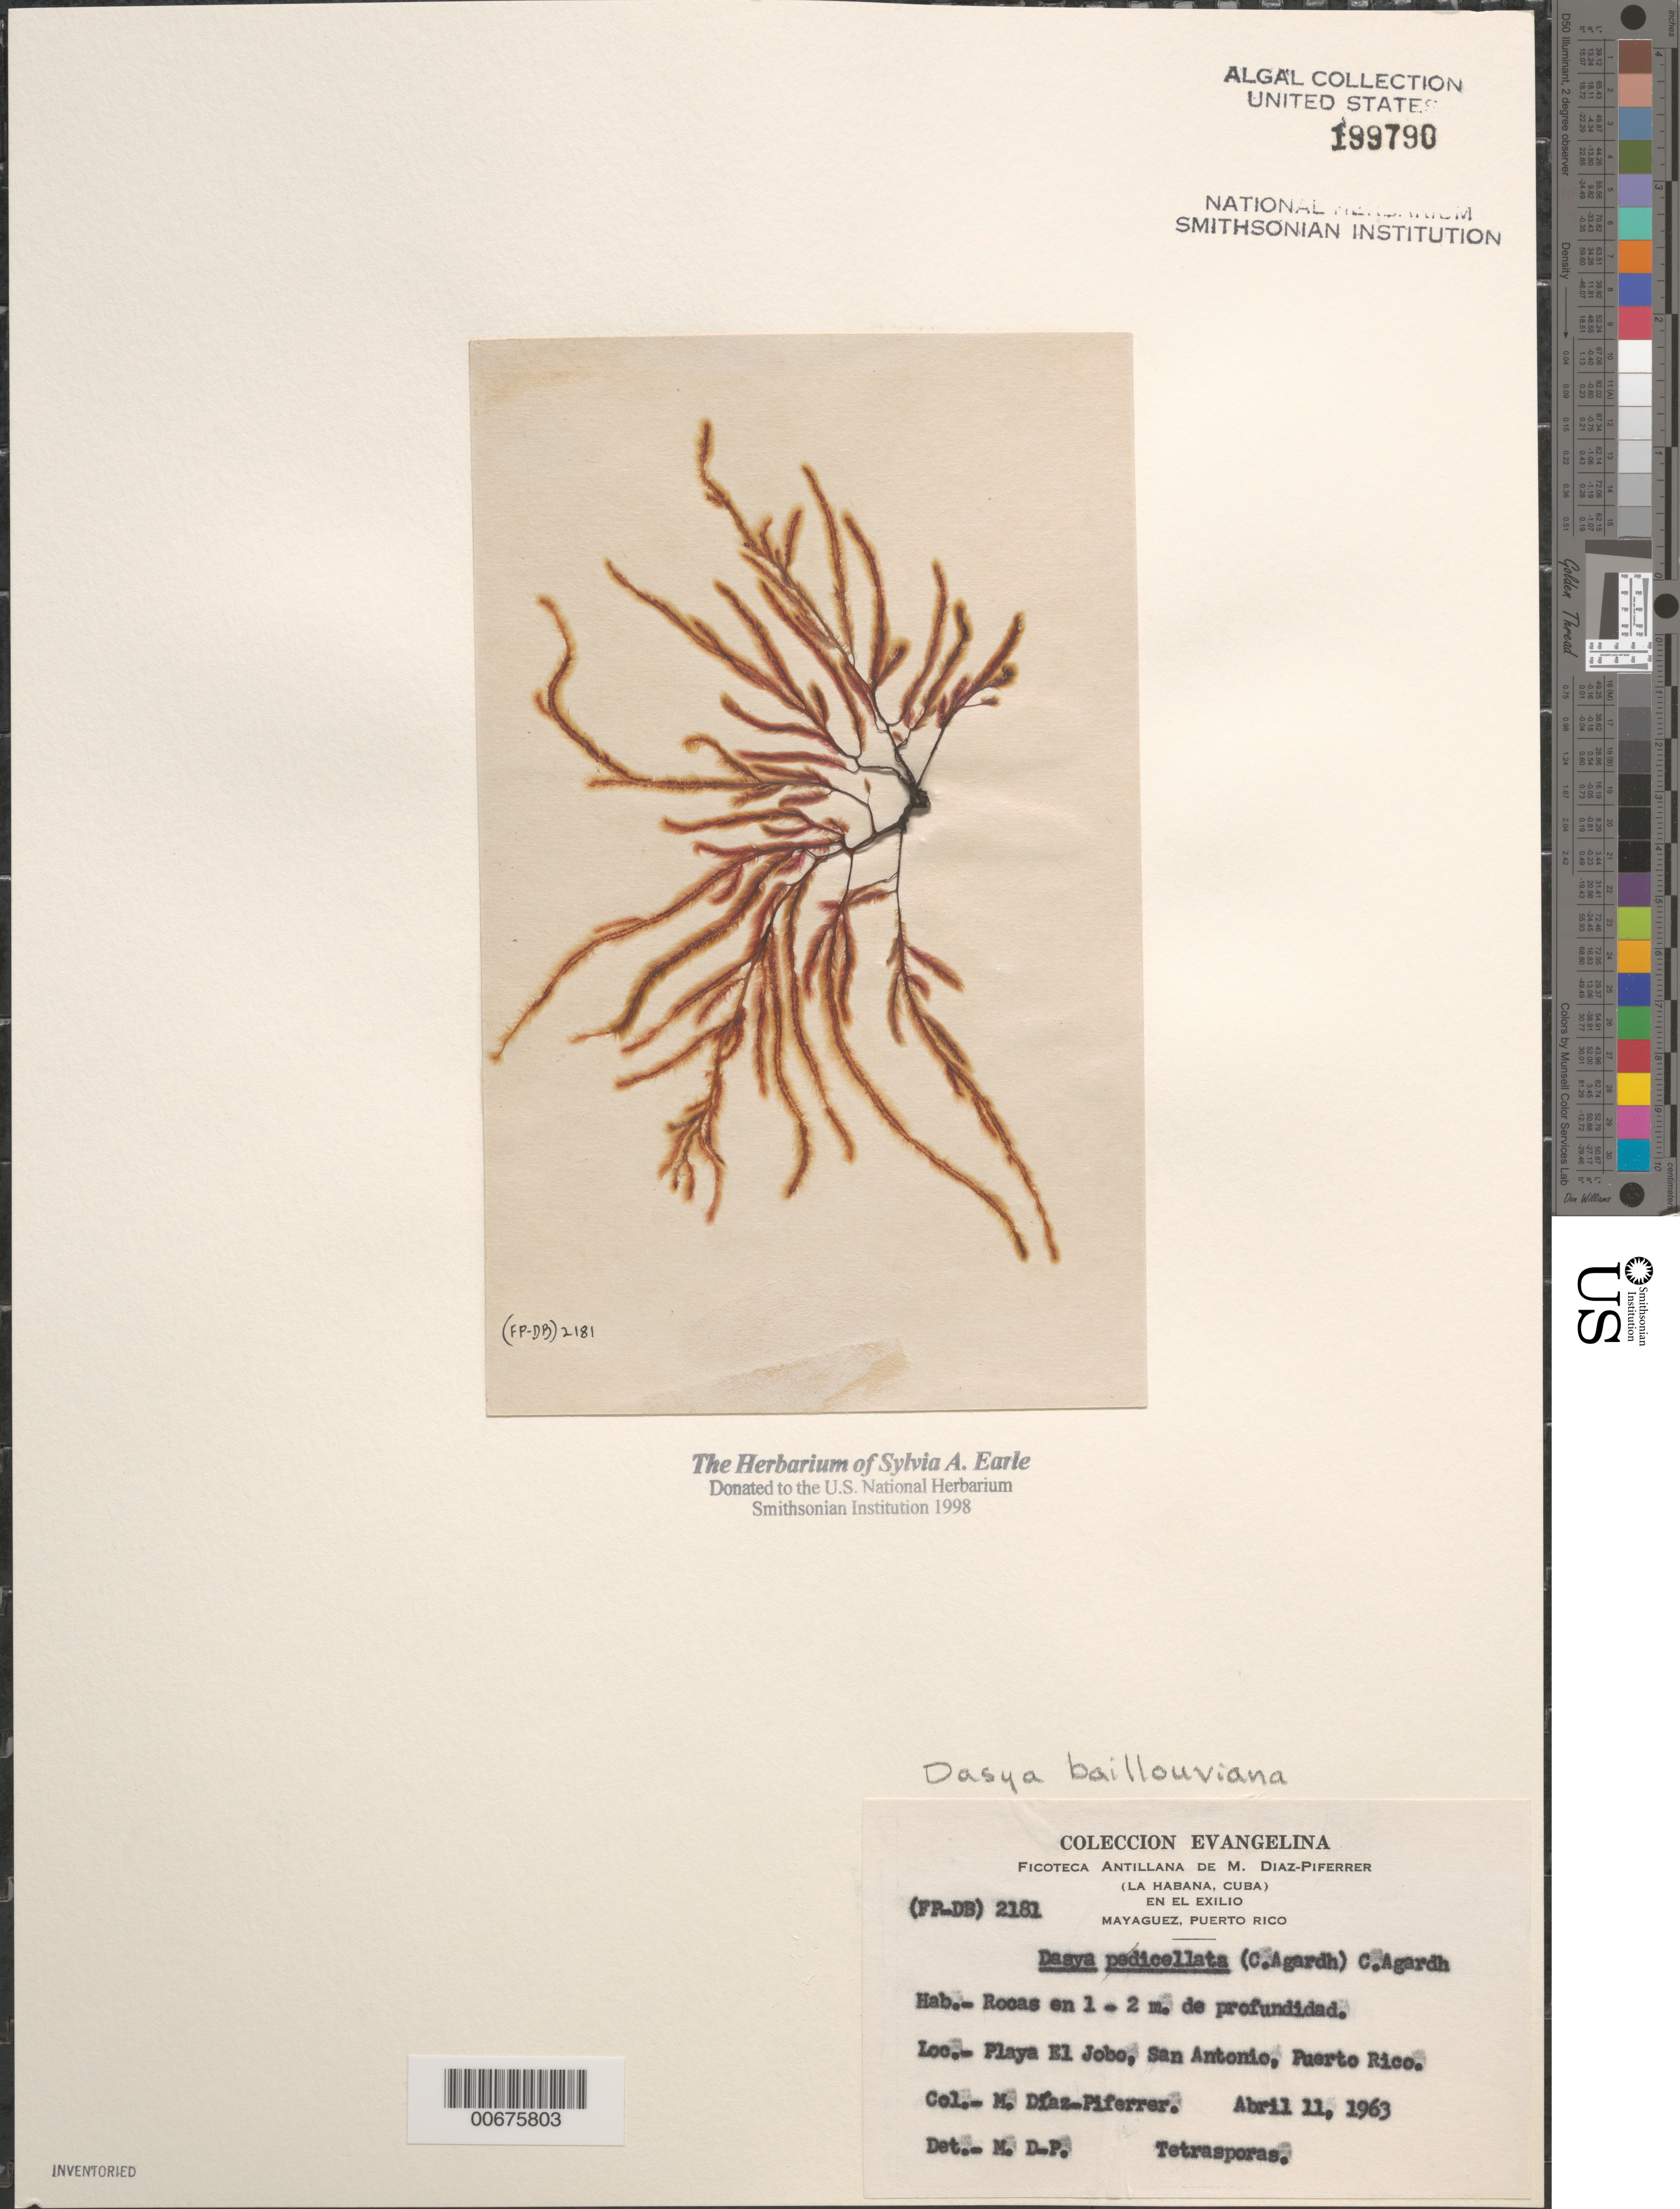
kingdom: Plantae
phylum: Rhodophyta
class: Florideophyceae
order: Ceramiales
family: Dasyaceae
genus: Dasya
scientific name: Dasya pedicellata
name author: (C. Agardh) C. Agardh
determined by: Algae name updating Project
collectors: M. Diaz-Piferrer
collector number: (fp-db) 2181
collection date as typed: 11 Apr 1963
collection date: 1963-04-11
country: Puerto Rico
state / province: Isabela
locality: Playa El Jobo, San Antonio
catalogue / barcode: US 199790